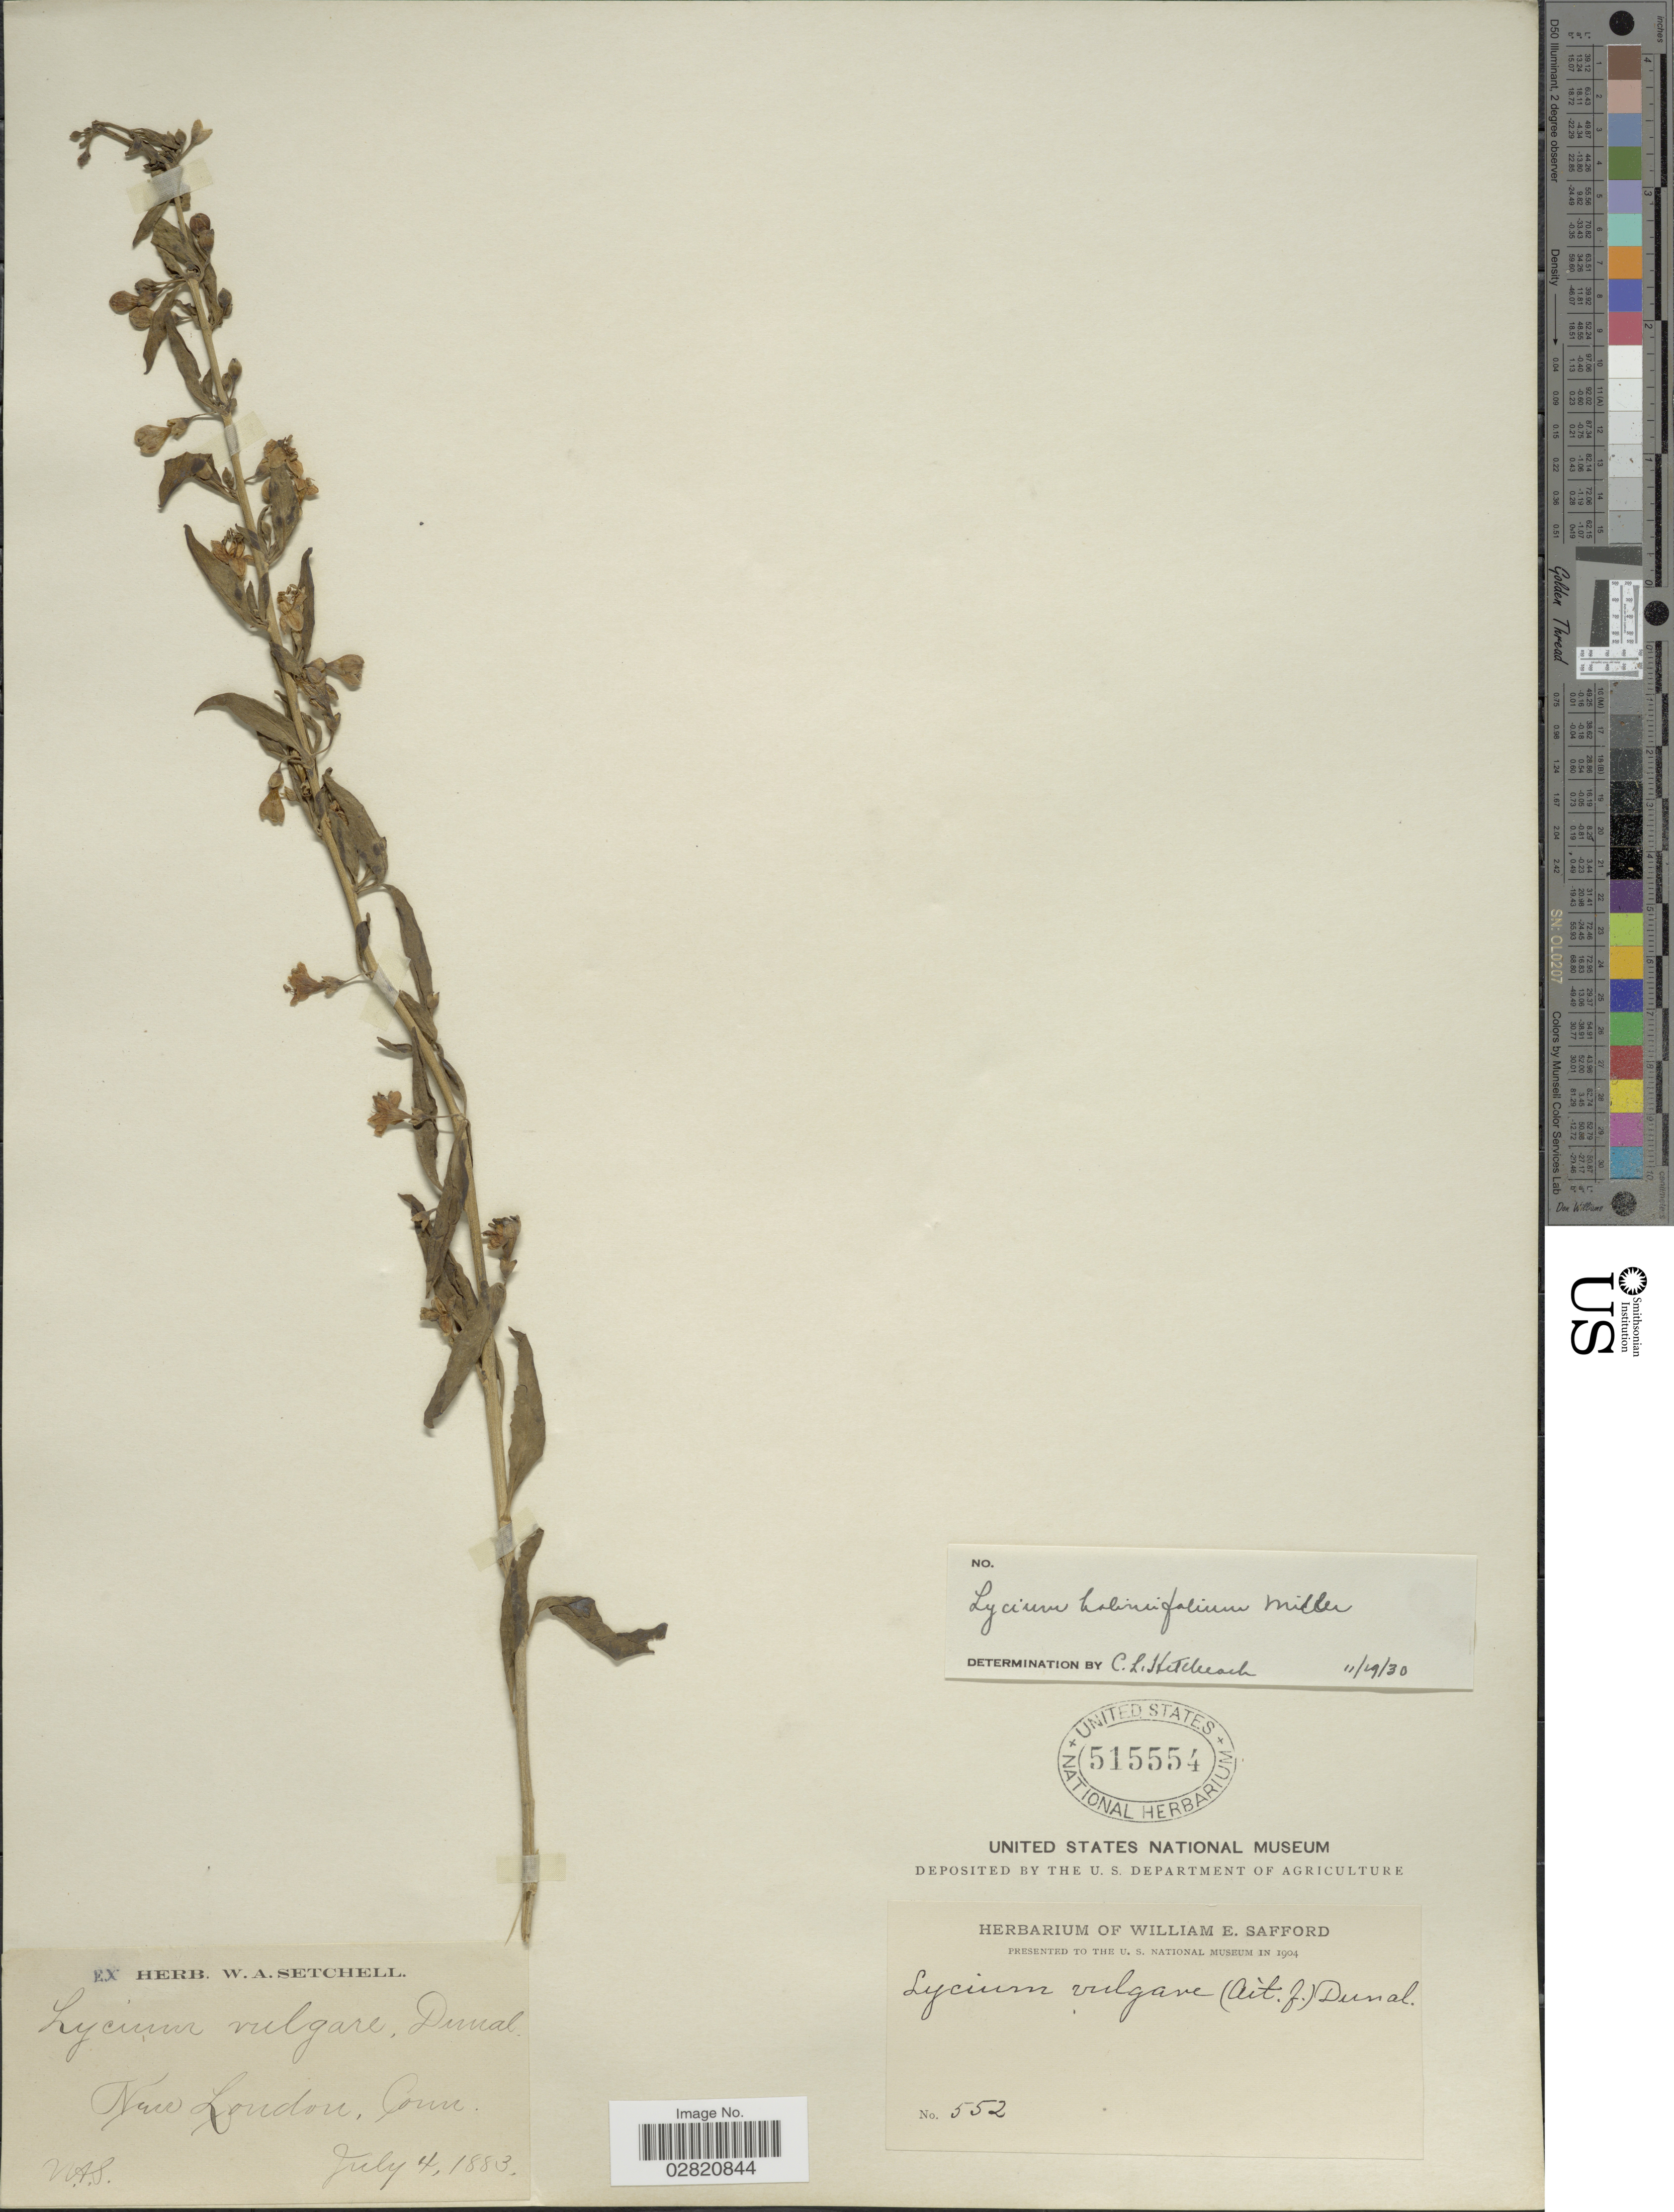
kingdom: Plantae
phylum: Tracheophyta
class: Magnoliopsida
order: Solanales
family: Solanaceae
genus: Lycium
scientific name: Lycium barbarum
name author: L.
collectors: W. Setchell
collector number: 552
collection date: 1883-07-04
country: United States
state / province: Connecticut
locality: New London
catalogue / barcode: US 515554